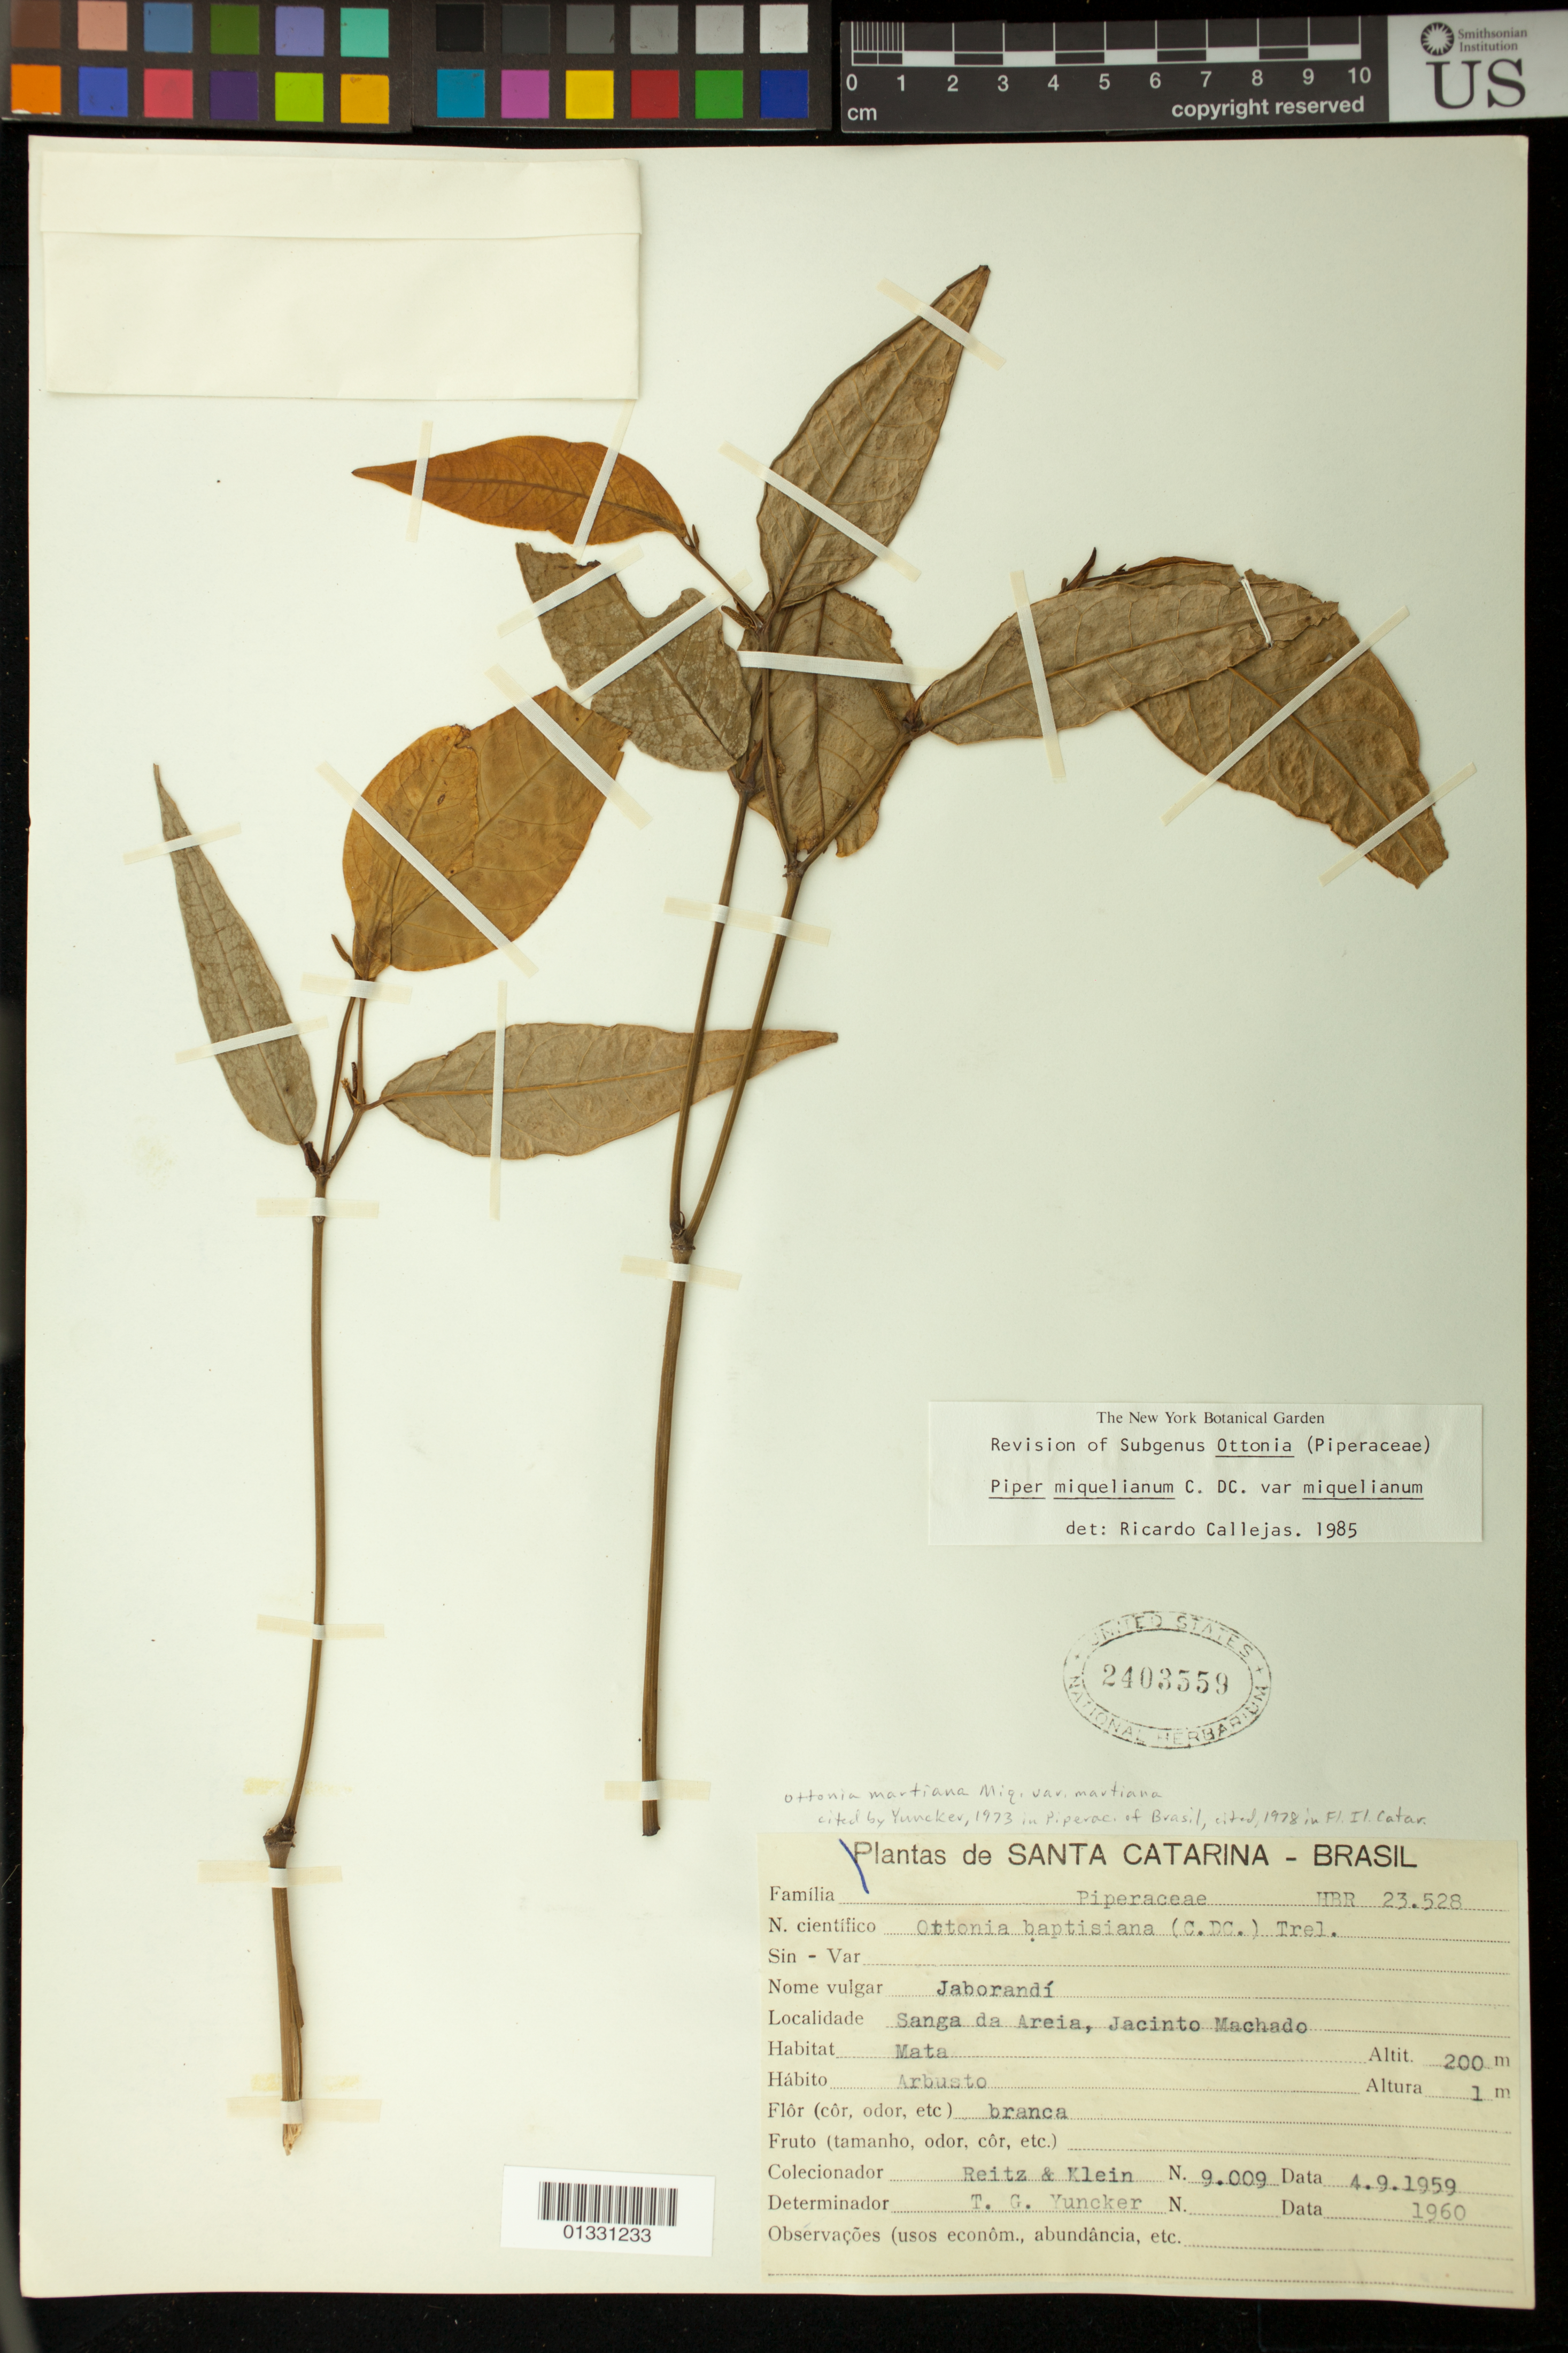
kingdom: Plantae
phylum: Tracheophyta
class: Magnoliopsida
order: Piperales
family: Piperaceae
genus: Piper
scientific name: Piper miquelianum var. miquelianum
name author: C. DC.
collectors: R. Reitz & D. Klein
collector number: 9009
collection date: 1959-09-04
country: Brazil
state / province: Santa Catarina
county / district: Jacinto Machado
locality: Sanga da Areia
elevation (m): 200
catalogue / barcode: US 2403559